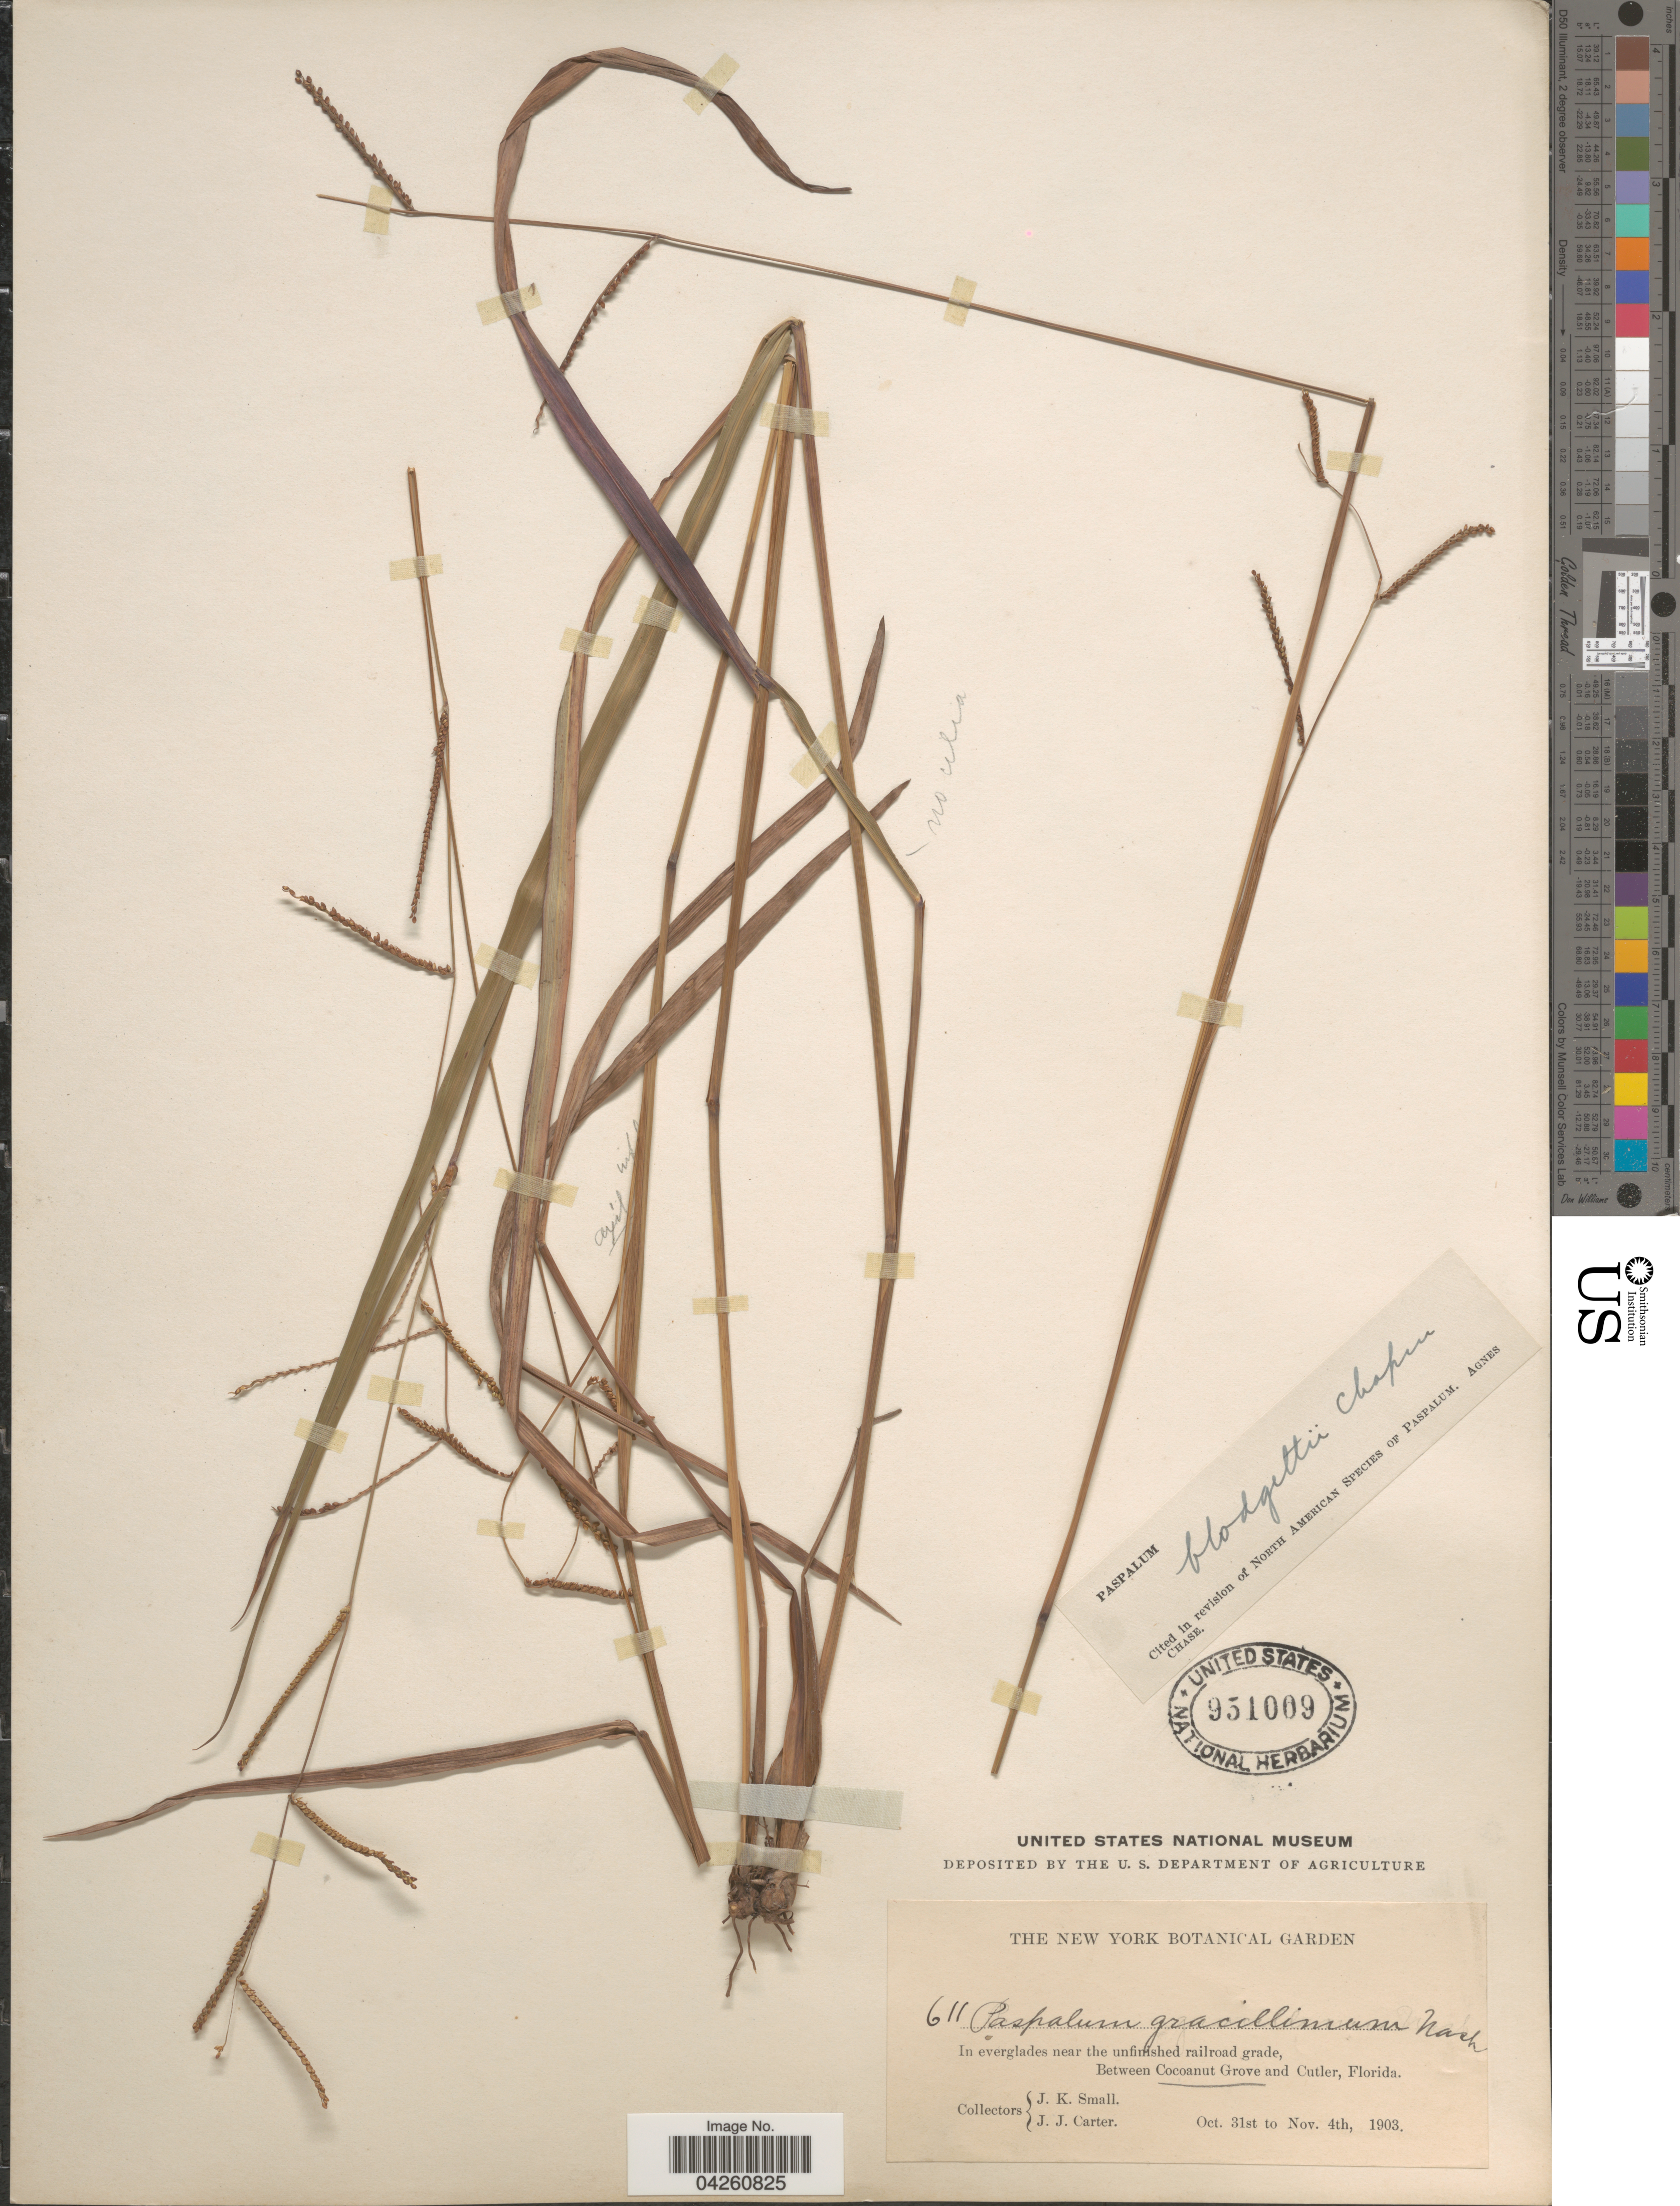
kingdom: Plantae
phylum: Tracheophyta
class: Liliopsida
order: Poales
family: Poaceae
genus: Paspalum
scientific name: Paspalum blodgettii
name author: Chapm.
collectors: J. K. Small & J. Carter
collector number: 611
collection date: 1903-10-31/1903-11-04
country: United States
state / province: Florida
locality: In everglades near the unfinished railroad grade, Between Cocoanut Grove and Cutler.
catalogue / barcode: US 951009